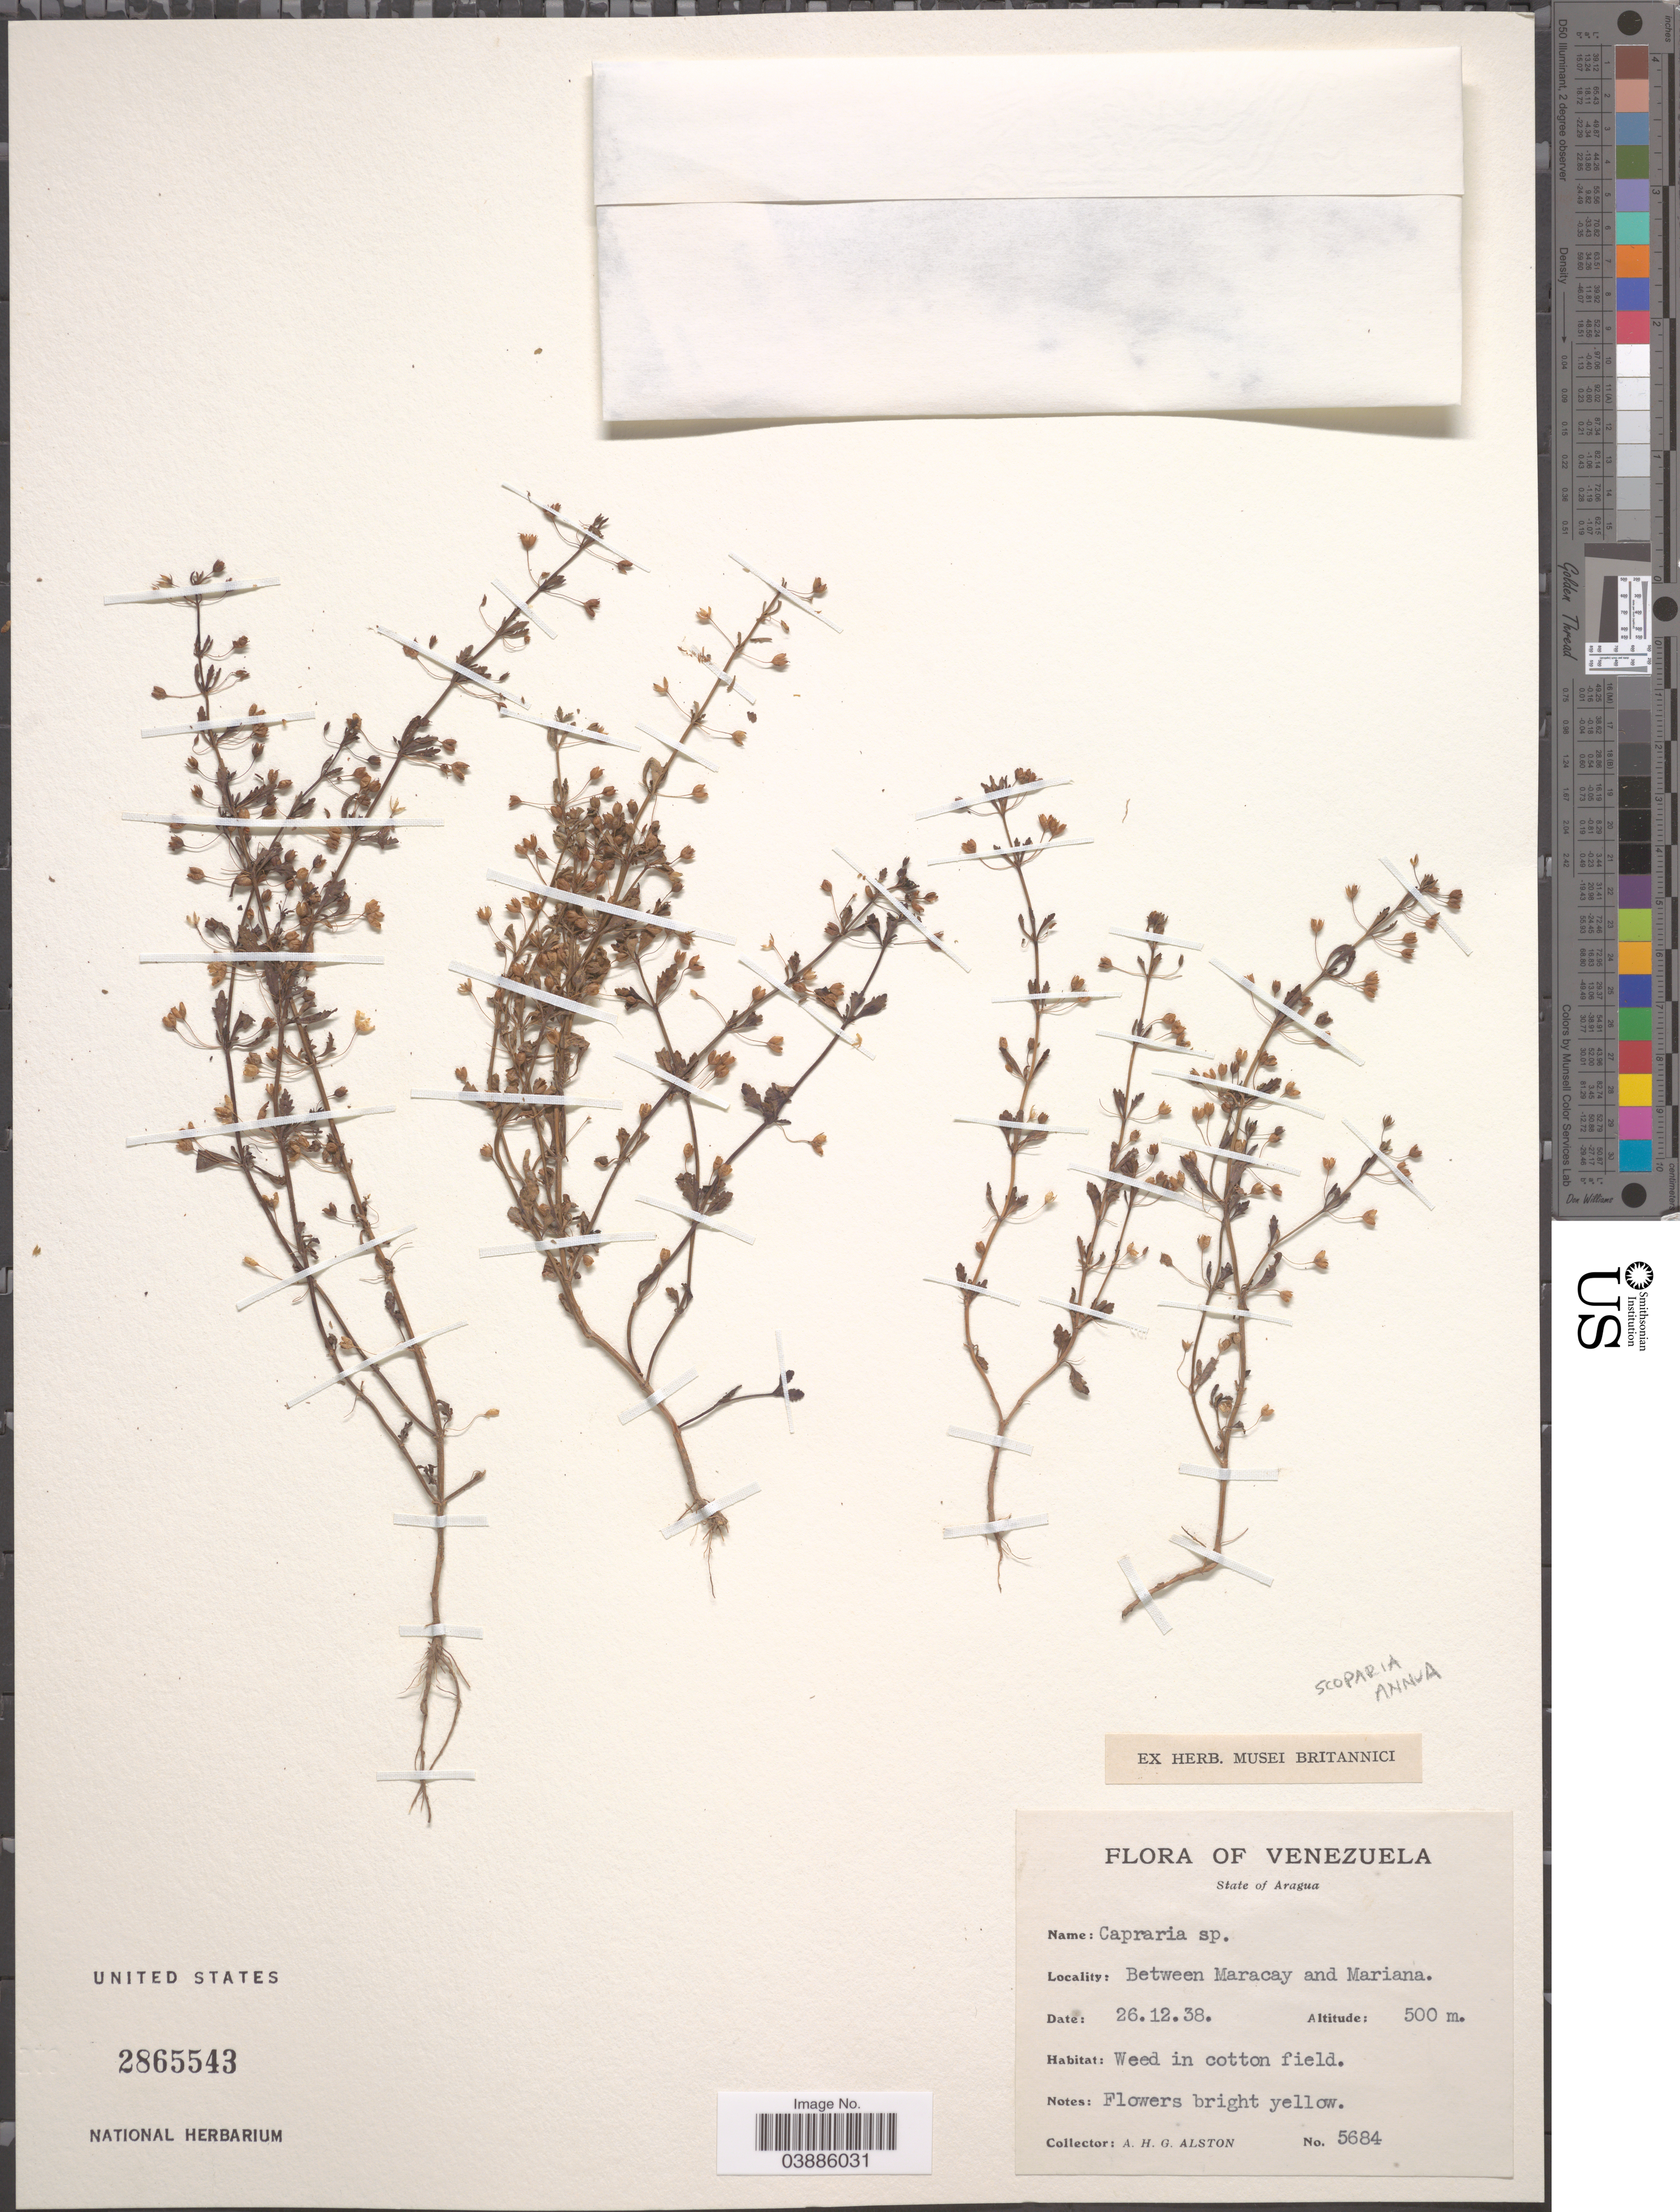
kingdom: Plantae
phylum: Tracheophyta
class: Magnoliopsida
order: Lamiales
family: Plantaginaceae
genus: Scoparia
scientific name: Scoparia annua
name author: Cham. ex Schltdl.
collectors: A. H. Alston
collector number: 5684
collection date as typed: Transcribed d/m/y: 26/12/38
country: Venezuela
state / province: Aragua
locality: Between Maracay and Mariana.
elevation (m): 500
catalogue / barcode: US 2865543